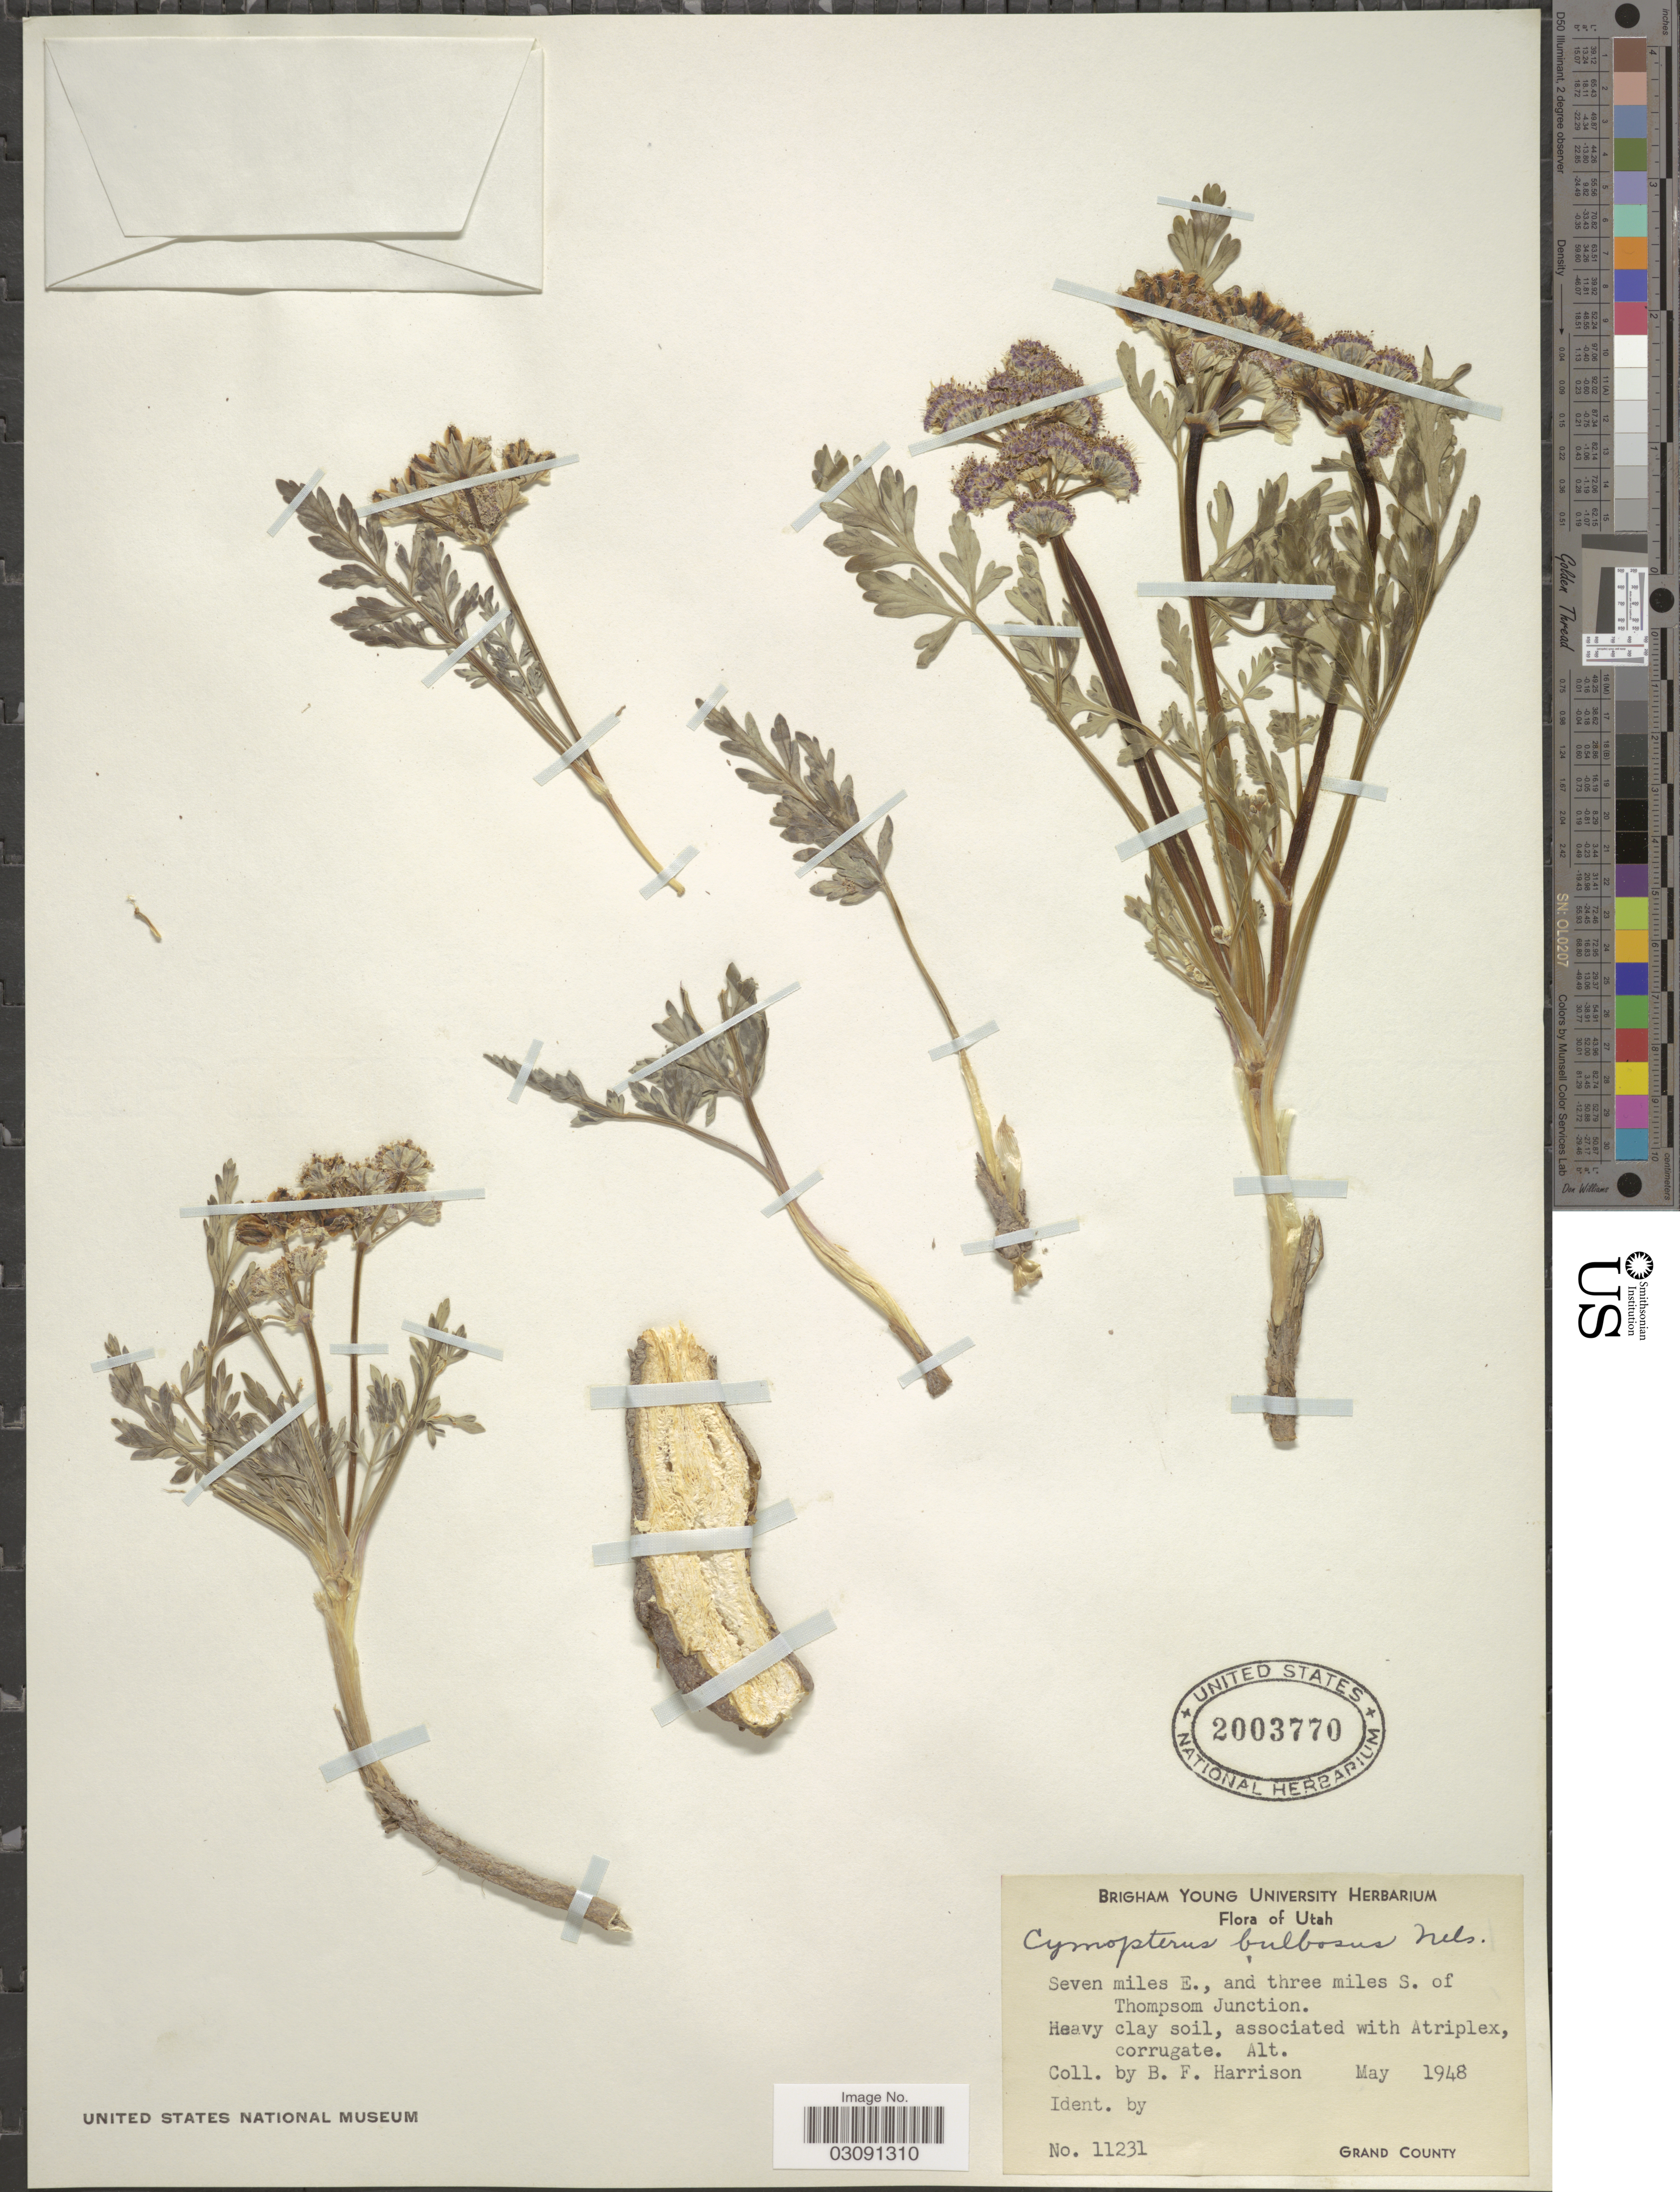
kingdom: Plantae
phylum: Tracheophyta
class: Magnoliopsida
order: Apiales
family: Apiaceae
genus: Cymopterus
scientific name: Cymopterus bulbosus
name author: A. Nelson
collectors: B. F. Harrison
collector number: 11231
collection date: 1948-05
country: United States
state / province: Utah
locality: Seven miles E., and three miles S. of Thompsom Junction. Grand County.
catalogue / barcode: US 2003770